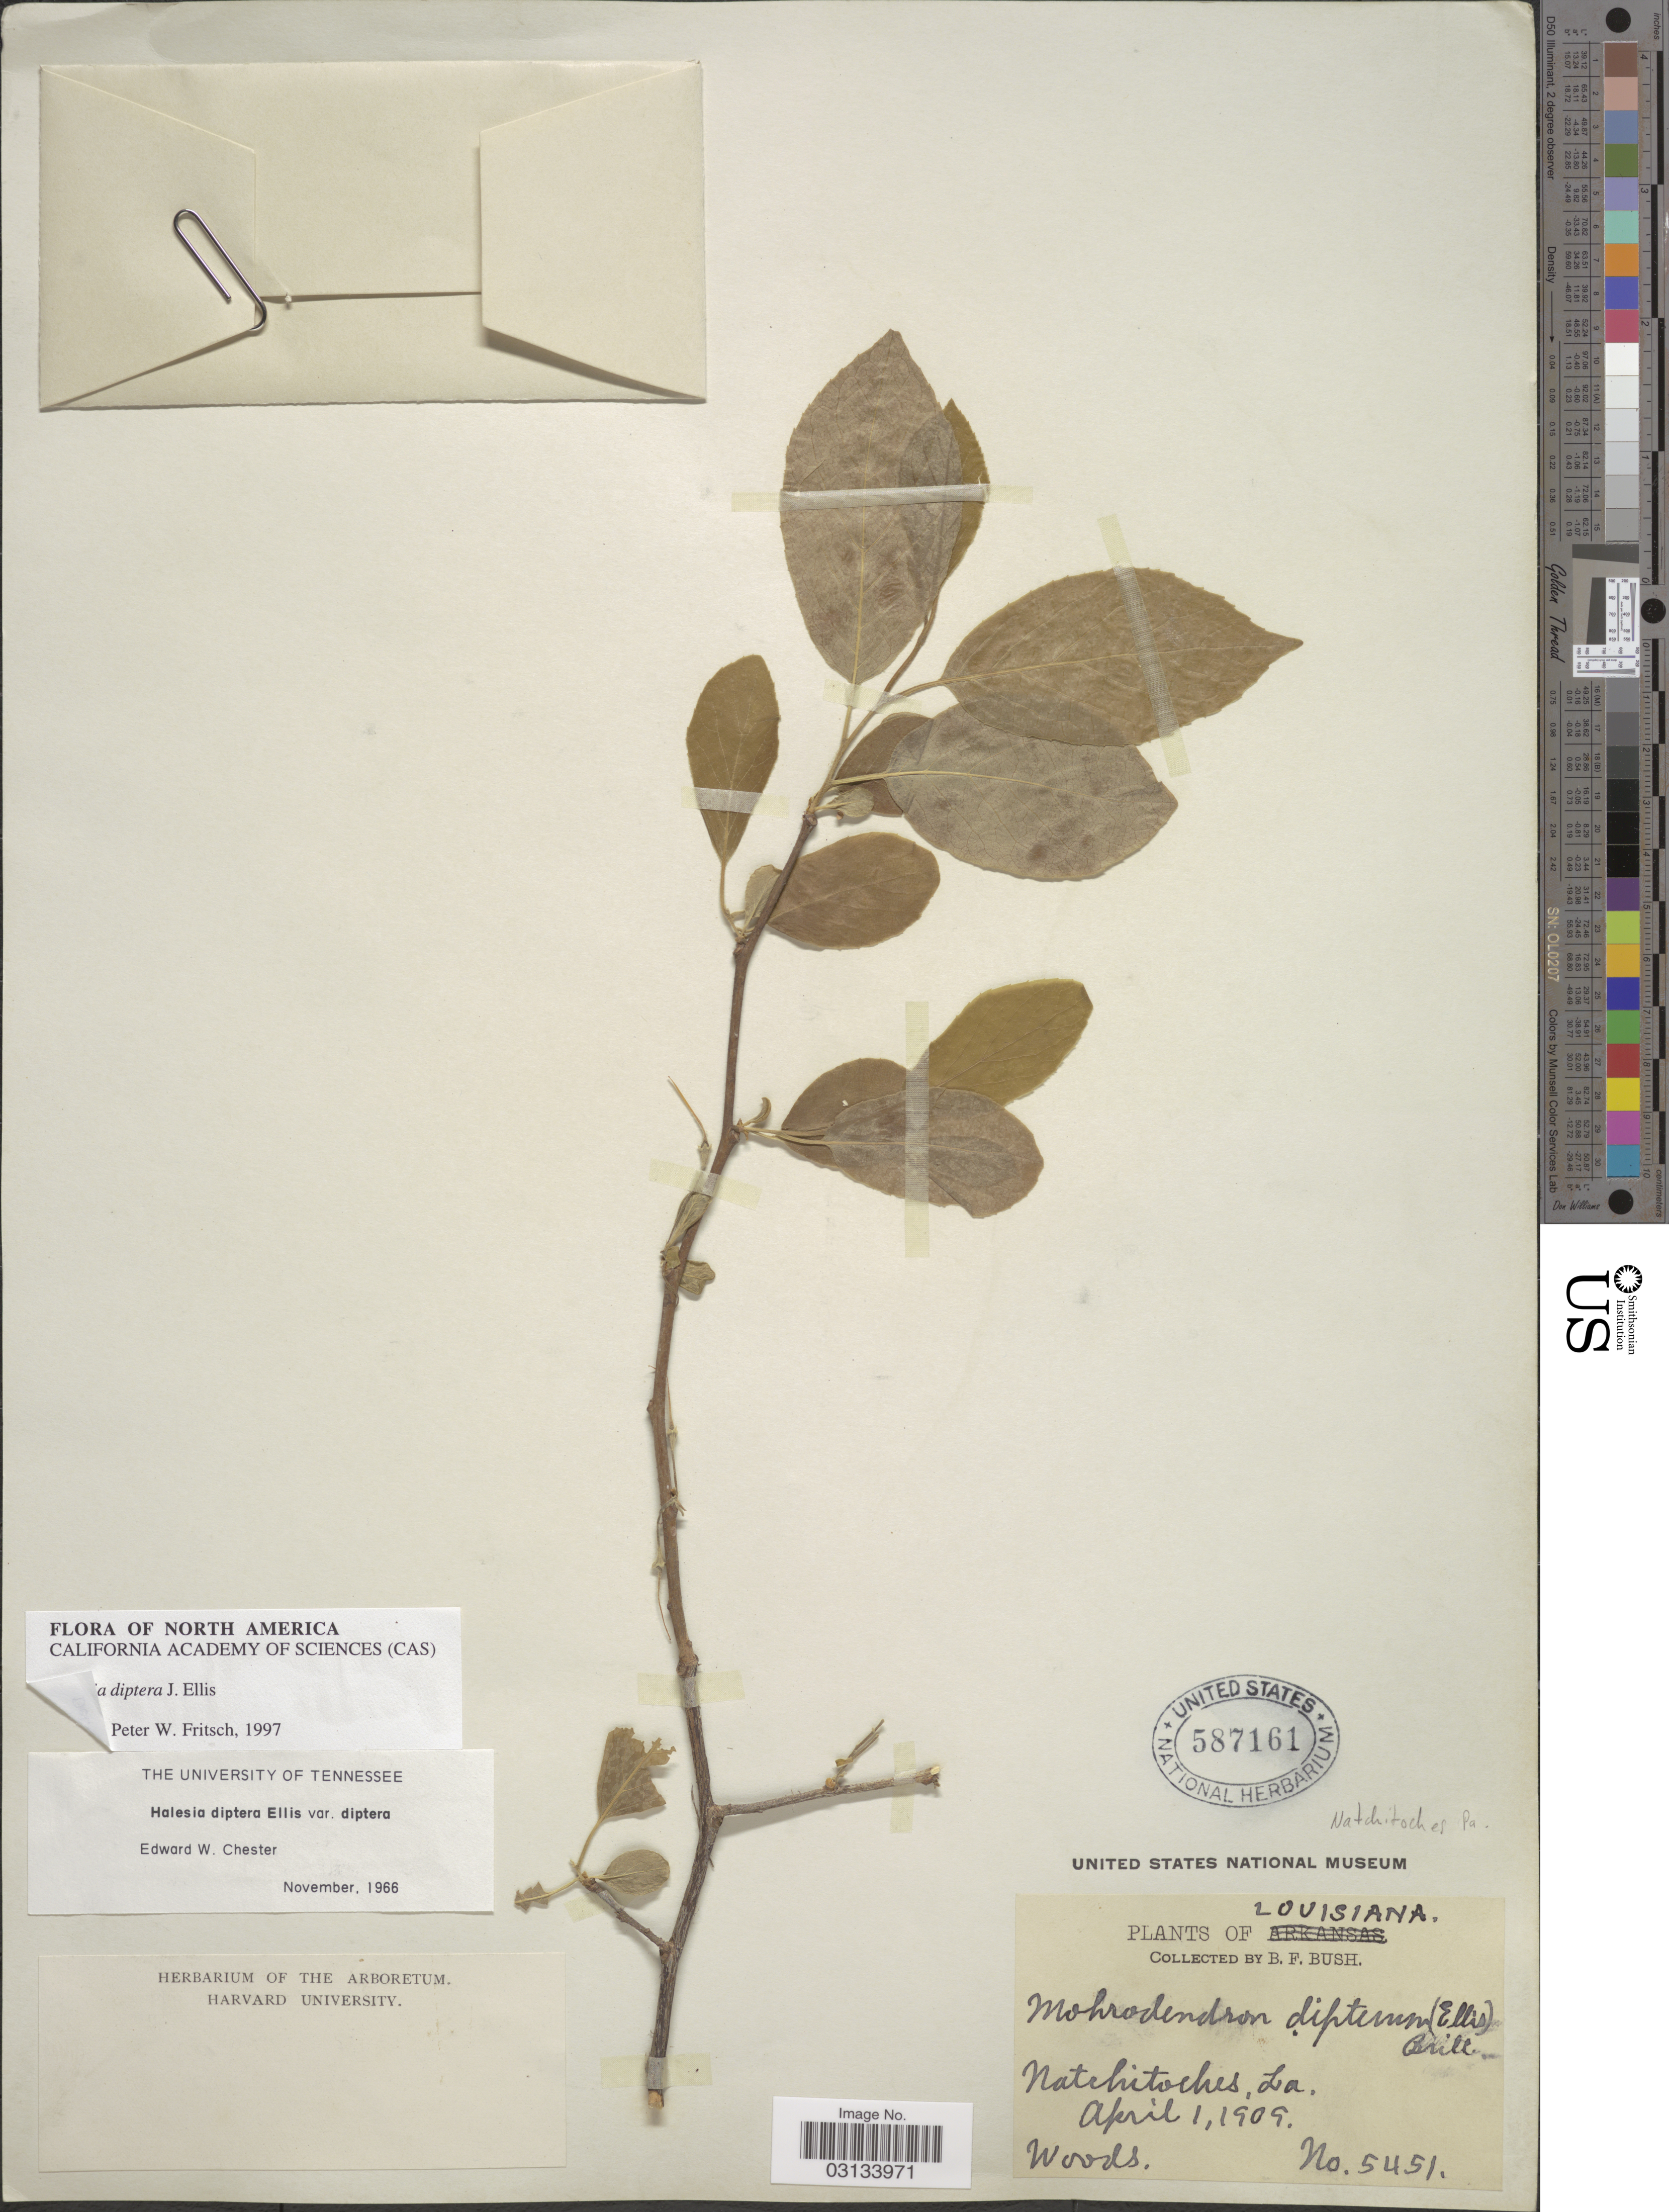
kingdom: Plantae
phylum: Tracheophyta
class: Magnoliopsida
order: Ericales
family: Styracaceae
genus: Halesia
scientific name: Halesia diptera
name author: J. Ellis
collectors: B. F. Bush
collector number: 5451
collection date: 1909-04-01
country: United States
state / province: Louisiana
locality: Natchitoches Pa. Natchitoches, La.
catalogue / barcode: US 587161